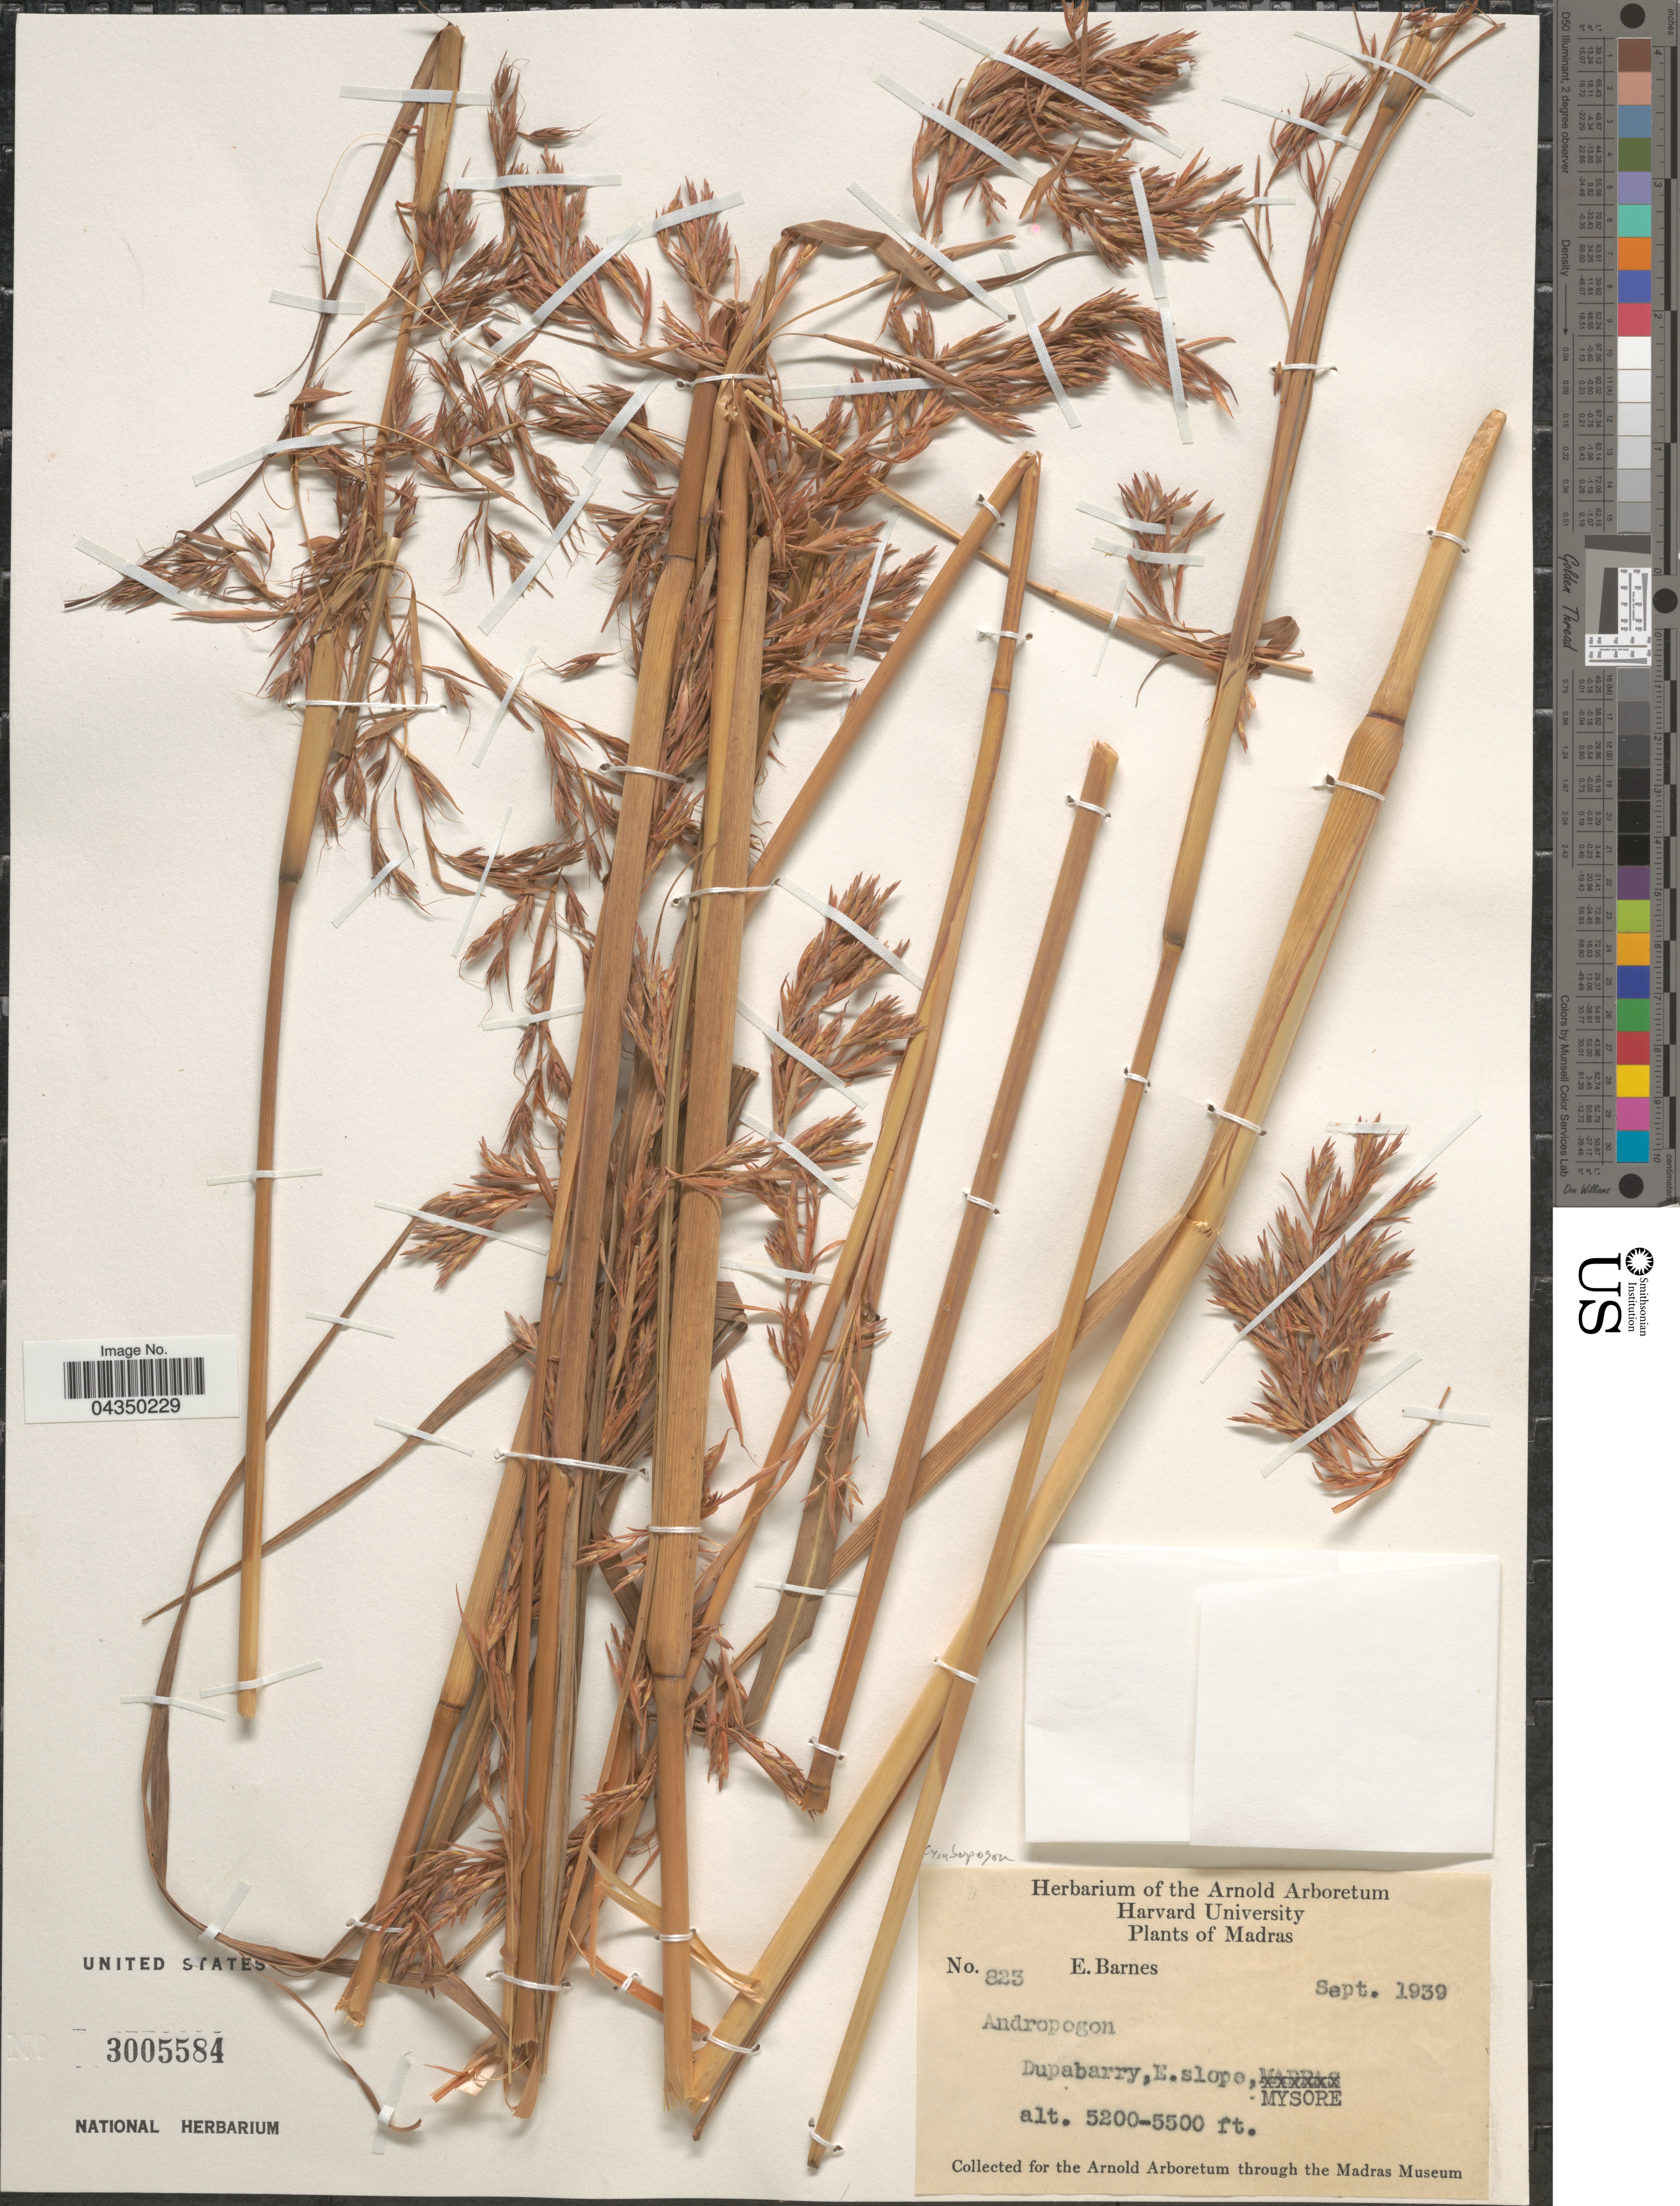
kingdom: Plantae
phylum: Tracheophyta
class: Liliopsida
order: Poales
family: Poaceae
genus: Cymbopogon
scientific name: Cymbopogon sp.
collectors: E. Barnes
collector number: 823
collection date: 1939-09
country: India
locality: Madras. Dupabarry, E. slope, Mysore.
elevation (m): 1585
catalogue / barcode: US 3005584